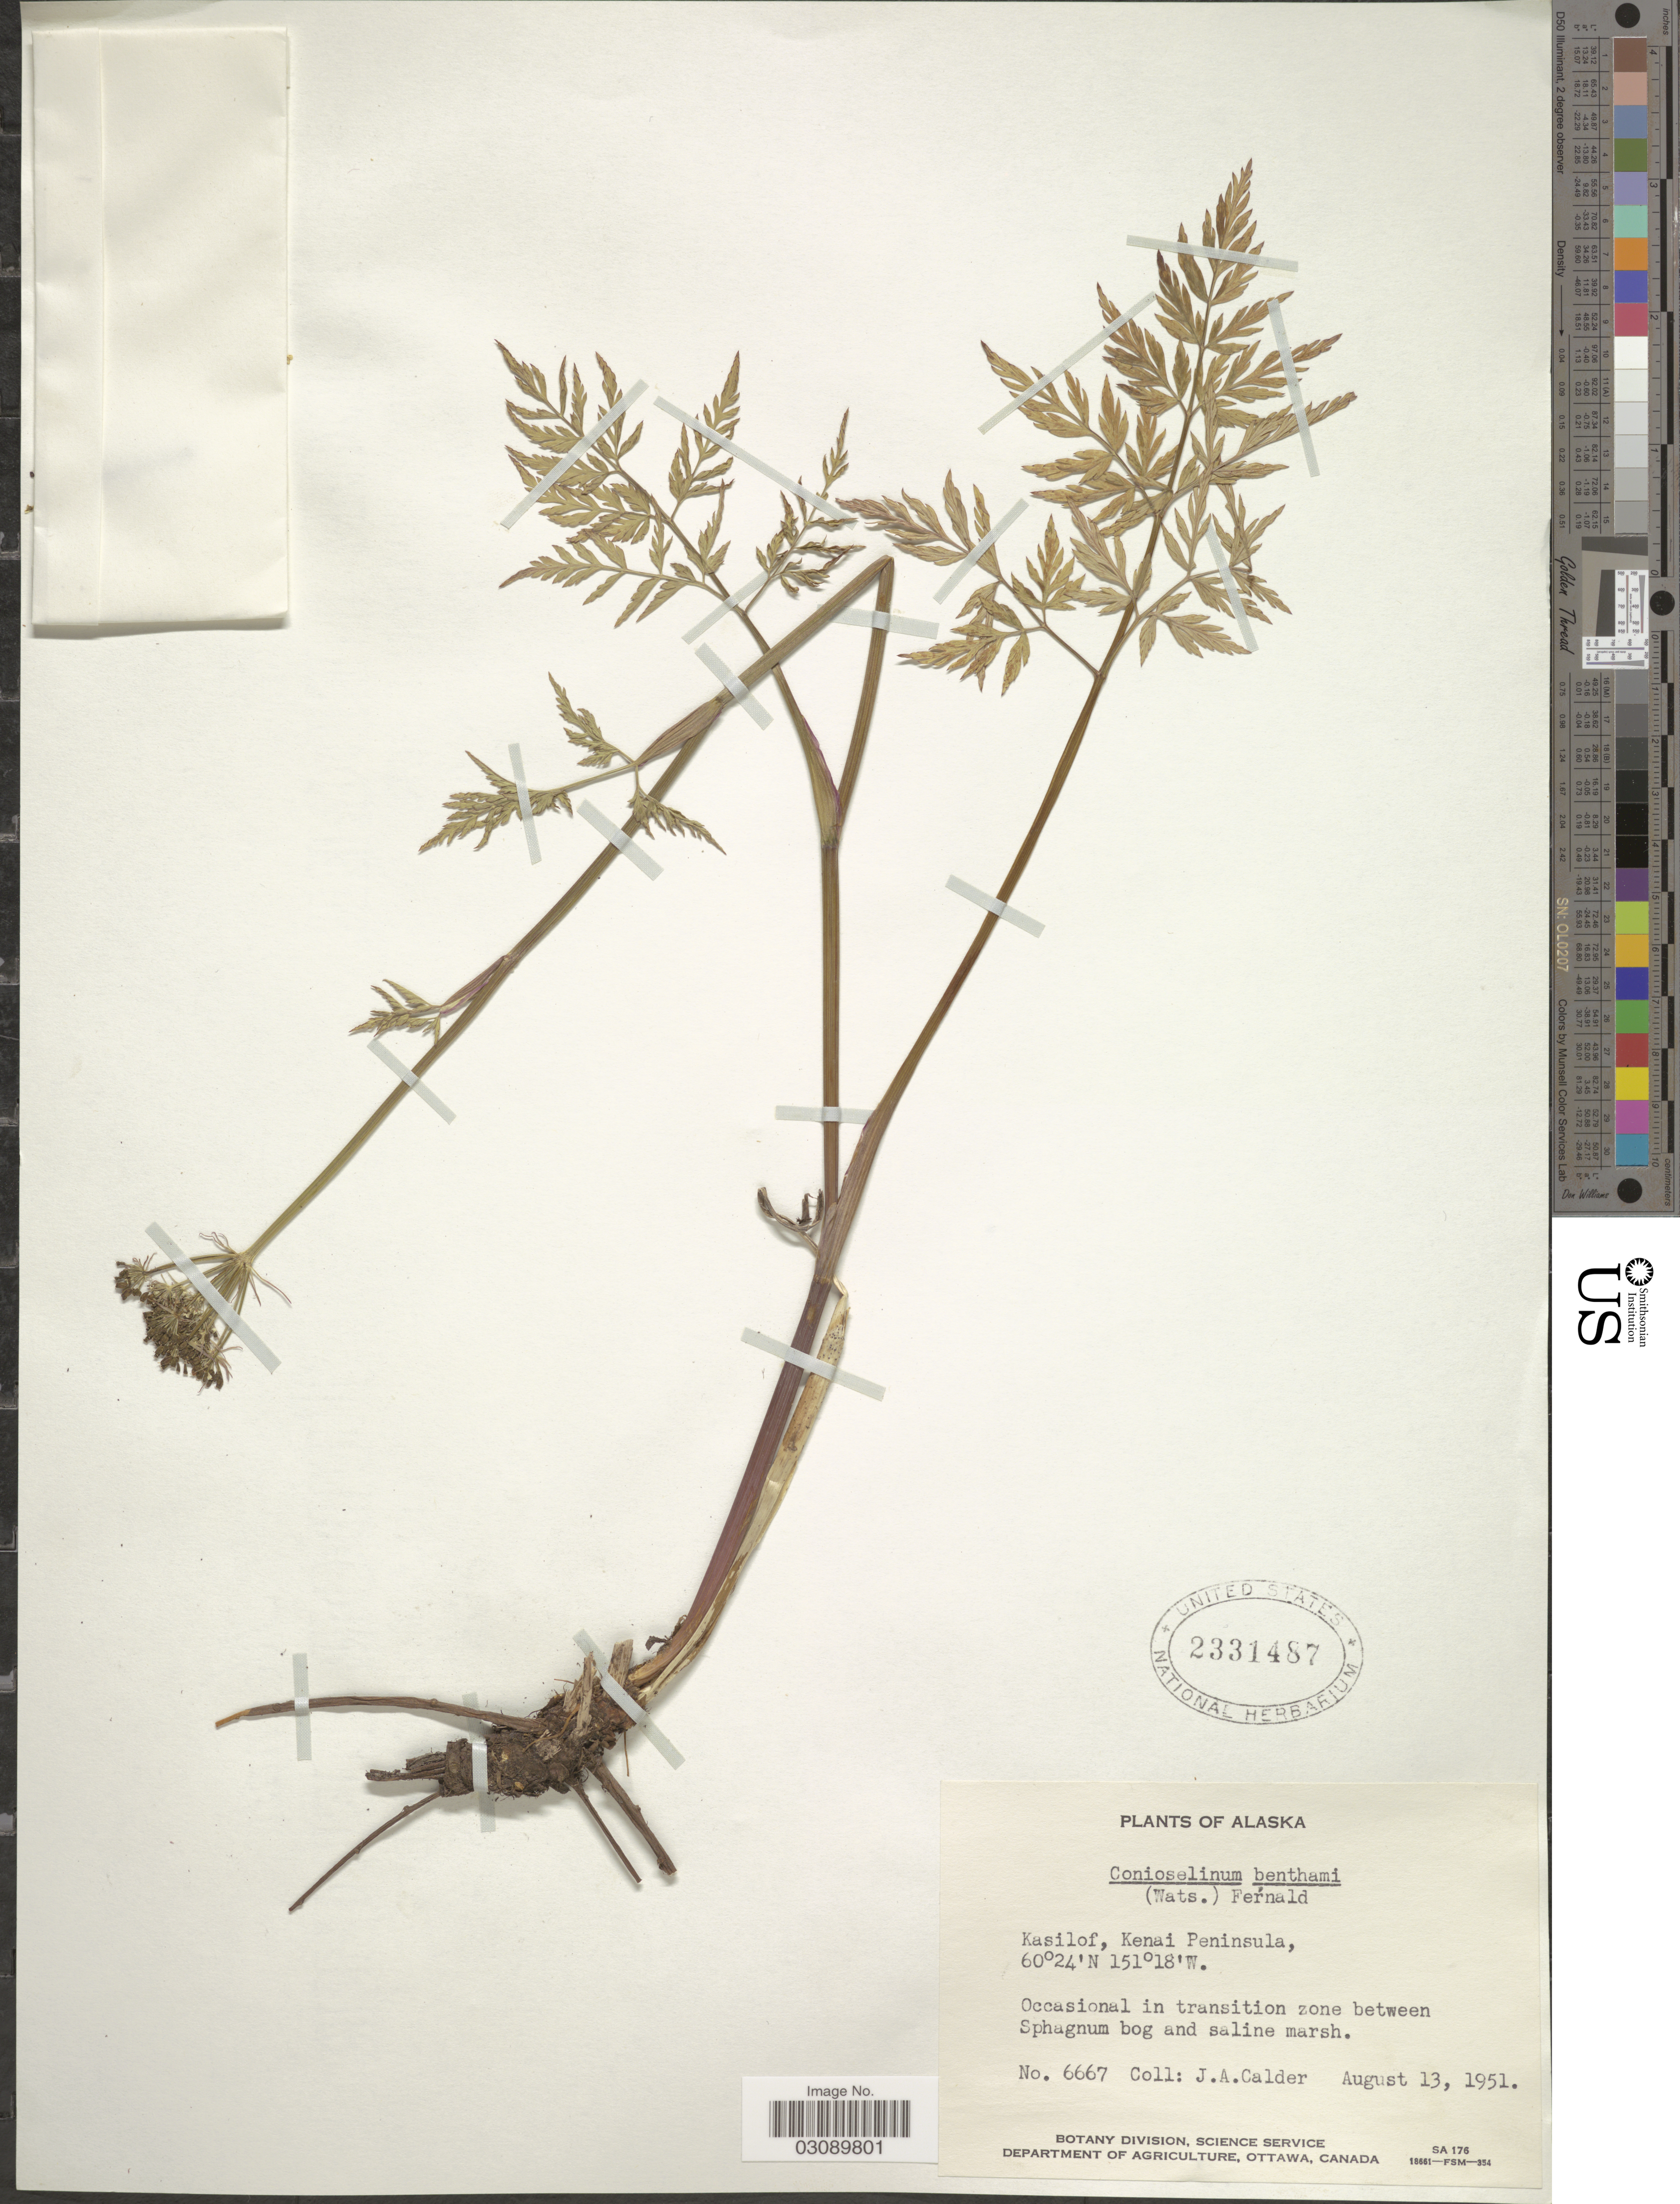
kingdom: Plantae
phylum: Tracheophyta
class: Magnoliopsida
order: Apiales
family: Apiaceae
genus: Conioselinum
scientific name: Conioselinum pacificum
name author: (S. Watson) J.M. Coult. & Rose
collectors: J. A. Calder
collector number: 6667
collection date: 1951-08-13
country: United States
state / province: Alaska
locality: Kasilof, Kenai Peninsula.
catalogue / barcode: US 2331487